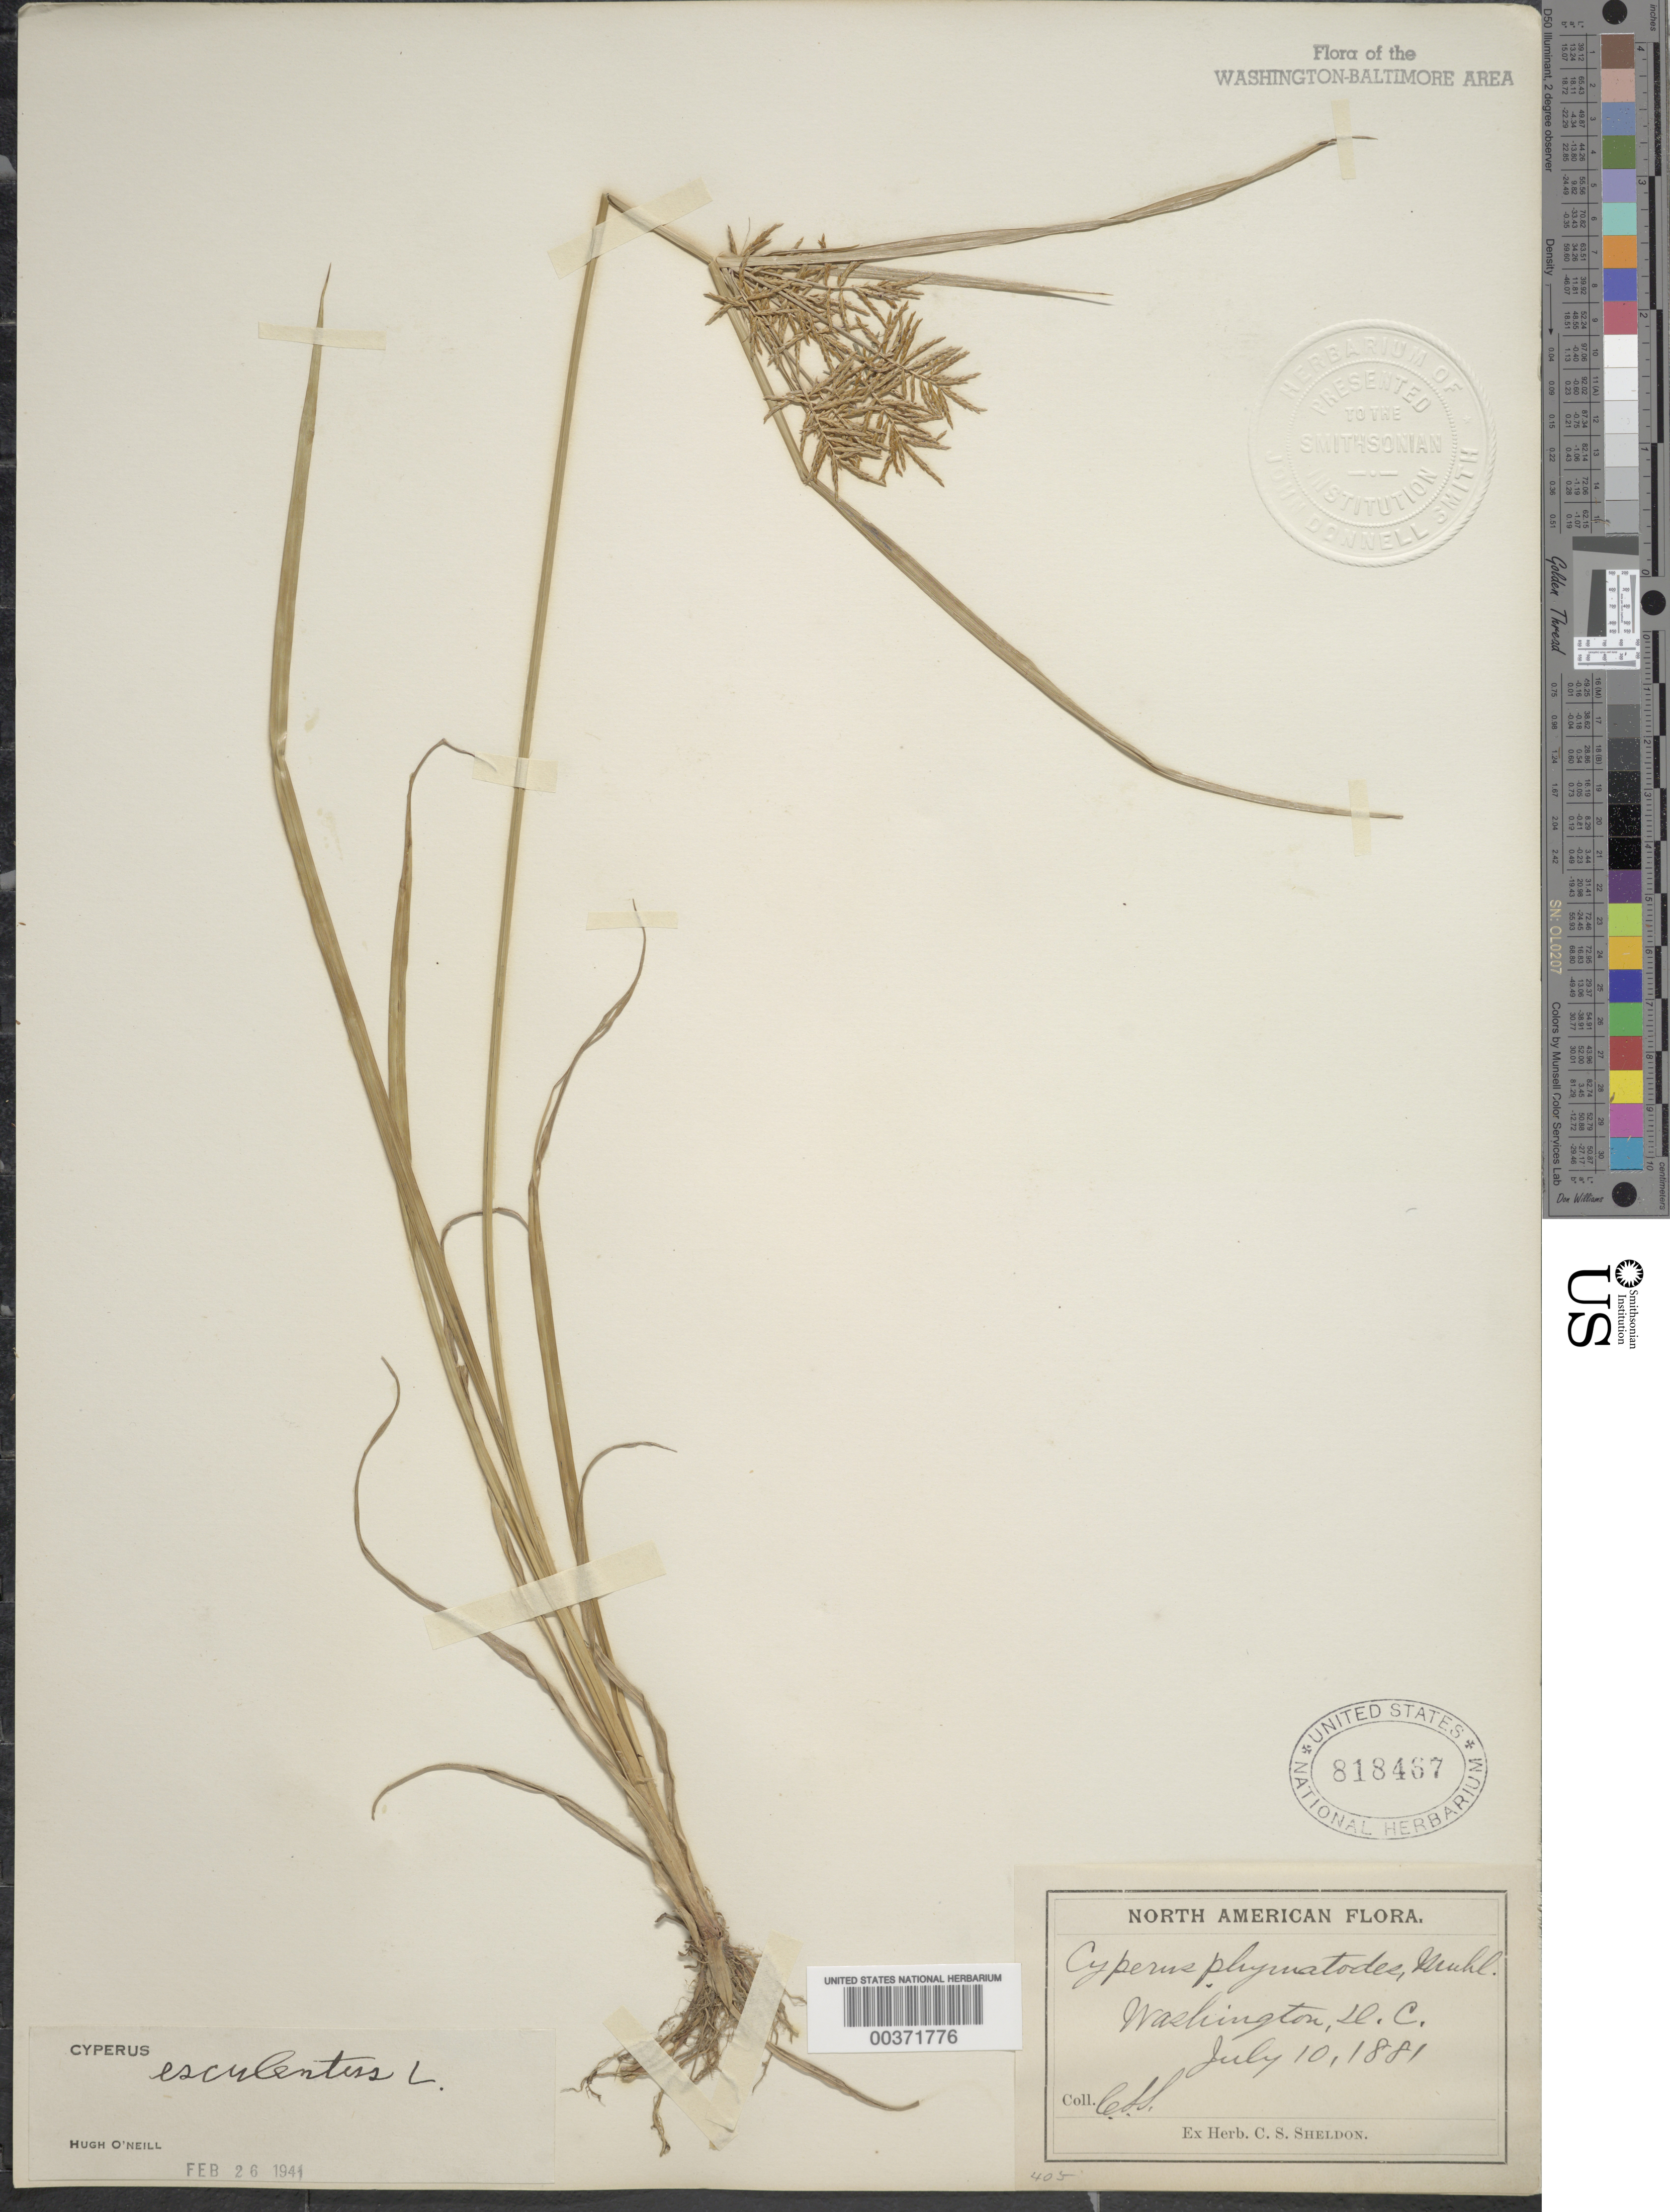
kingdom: Plantae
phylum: Tracheophyta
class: Liliopsida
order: Poales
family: Cyperaceae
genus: Cyperus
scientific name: Cyperus esculentus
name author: L.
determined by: O'Neill, Hugh T.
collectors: C. S. Sheldon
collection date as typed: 10 Jul 1881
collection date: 1881-07-10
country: United States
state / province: District of Columbia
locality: Washington DC Area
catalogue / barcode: US 818467